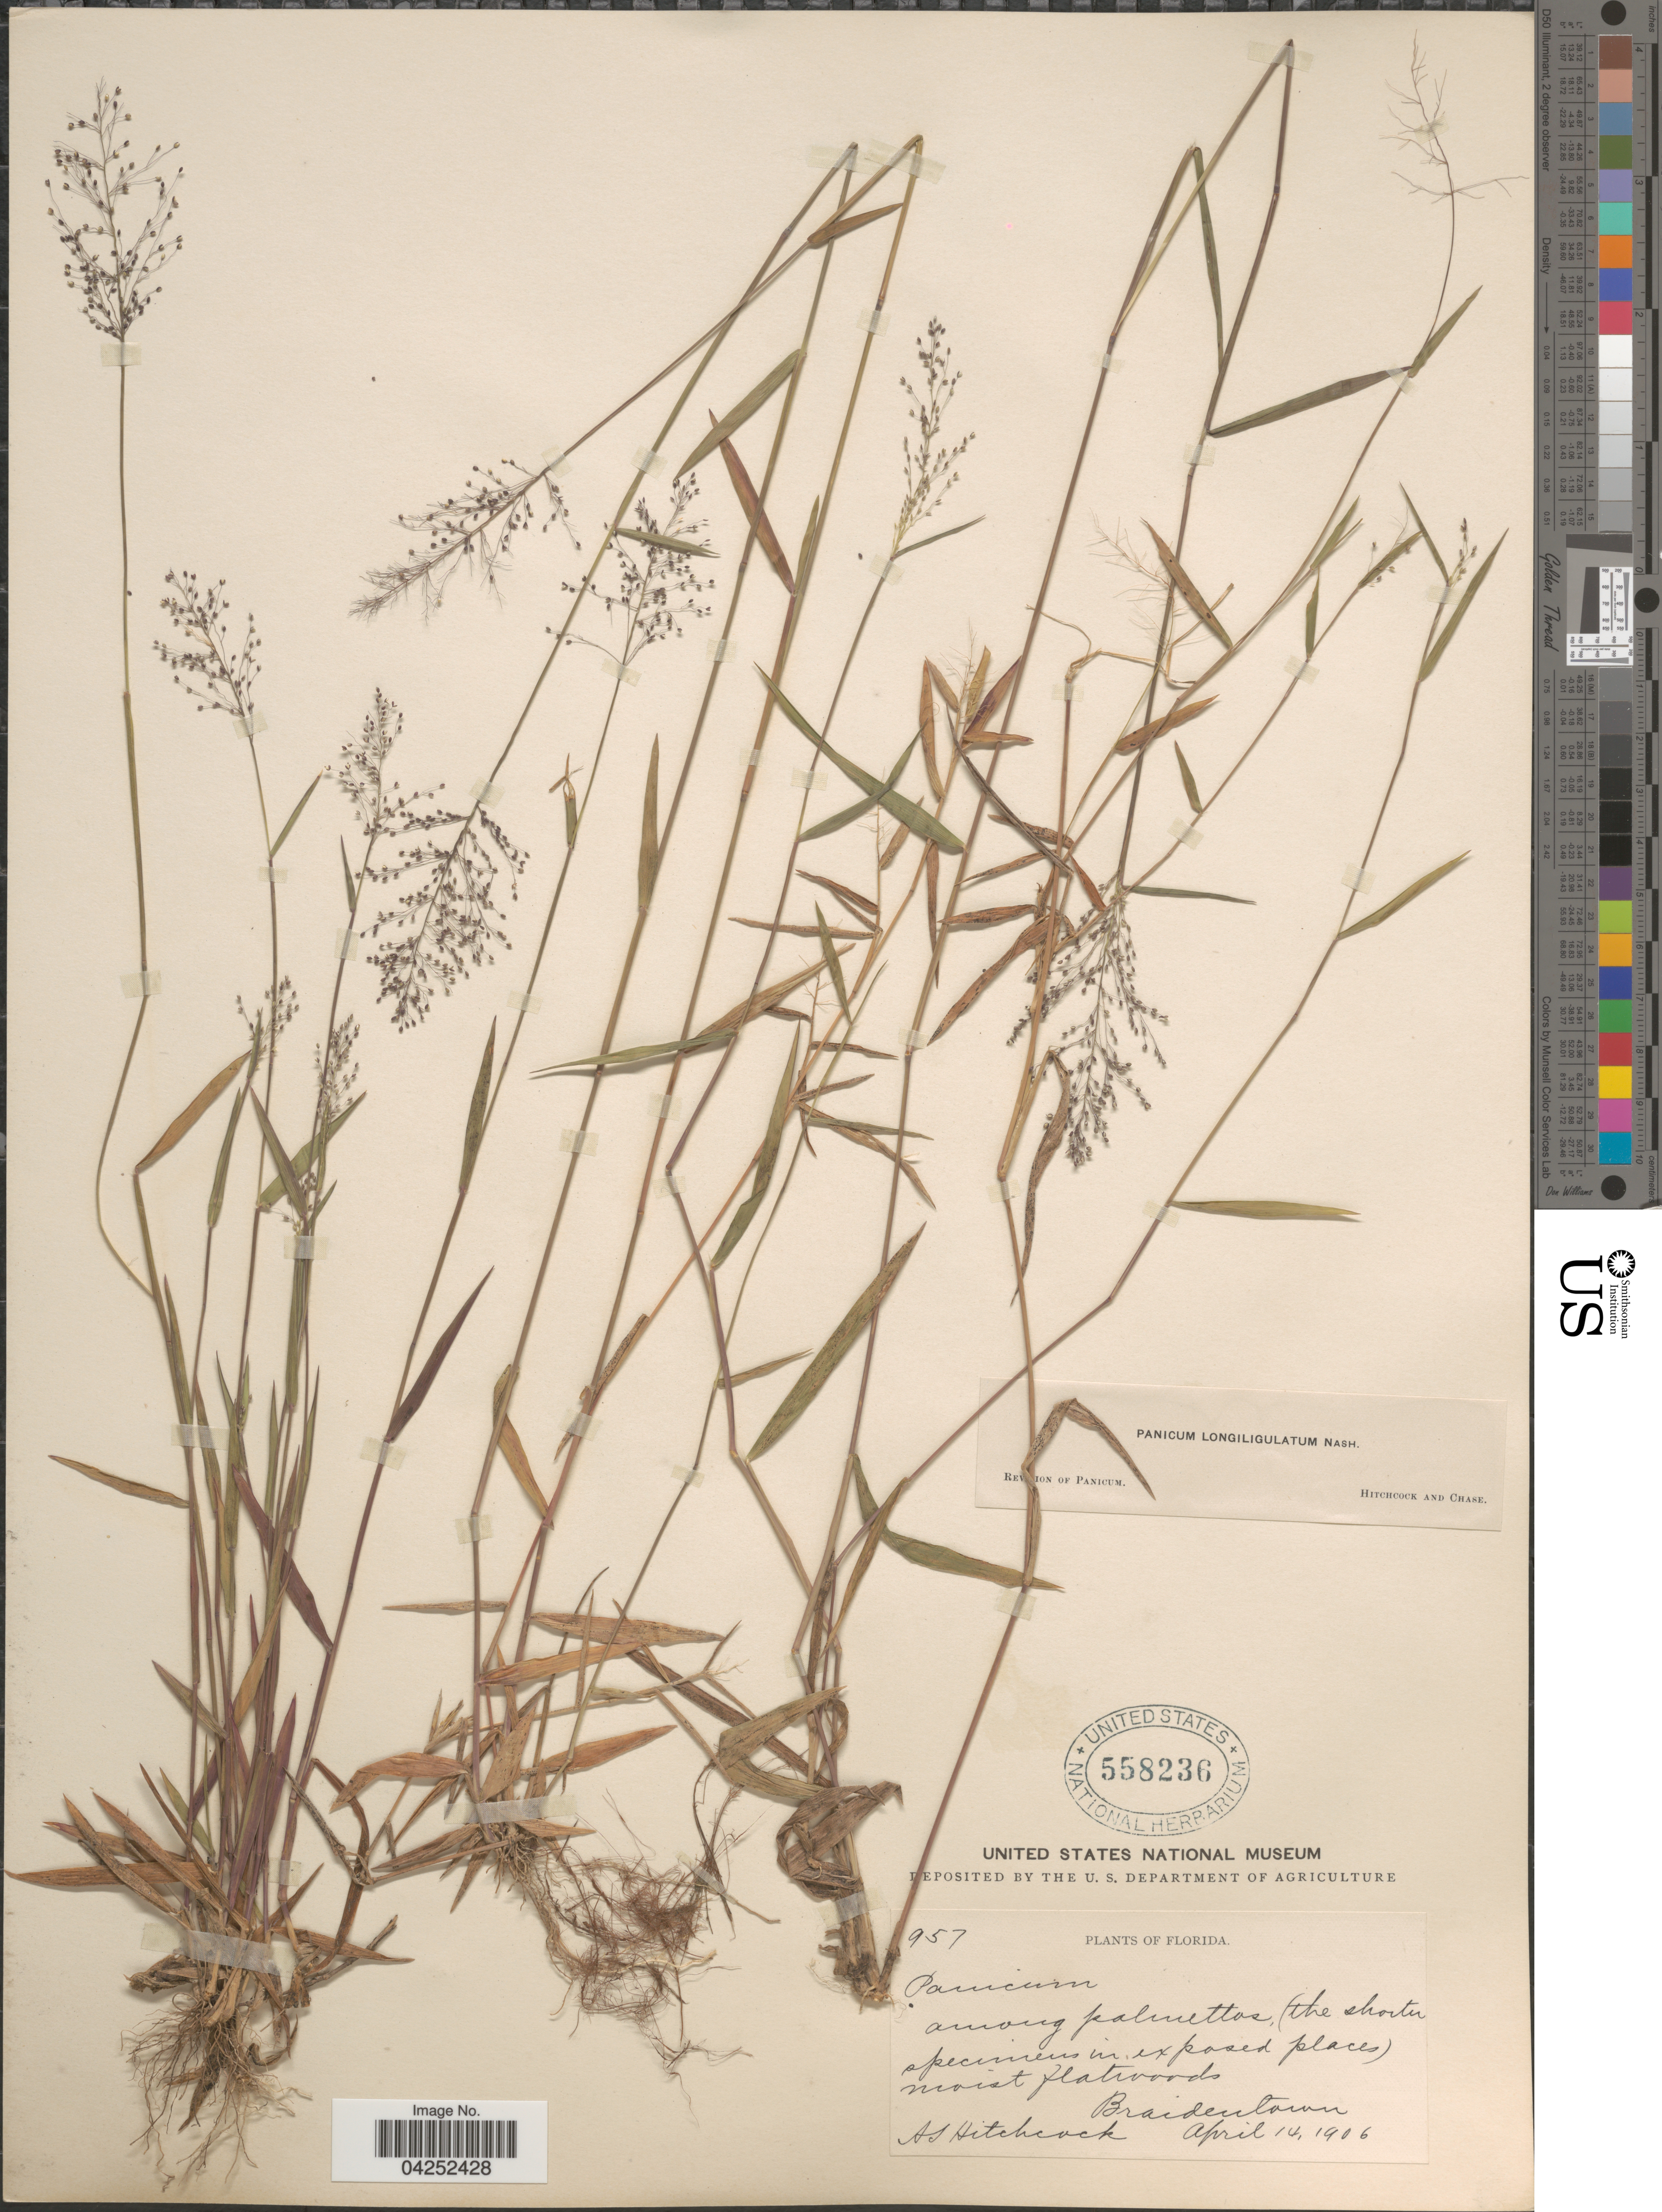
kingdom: Plantae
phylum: Tracheophyta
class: Liliopsida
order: Poales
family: Poaceae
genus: Dichanthelium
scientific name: Dichanthelium bicknellii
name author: (Nash) LeBlond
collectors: A. S. Hitchcock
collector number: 957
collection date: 1906-04-14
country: United States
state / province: Florida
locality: Braidentown.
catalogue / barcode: US 558236